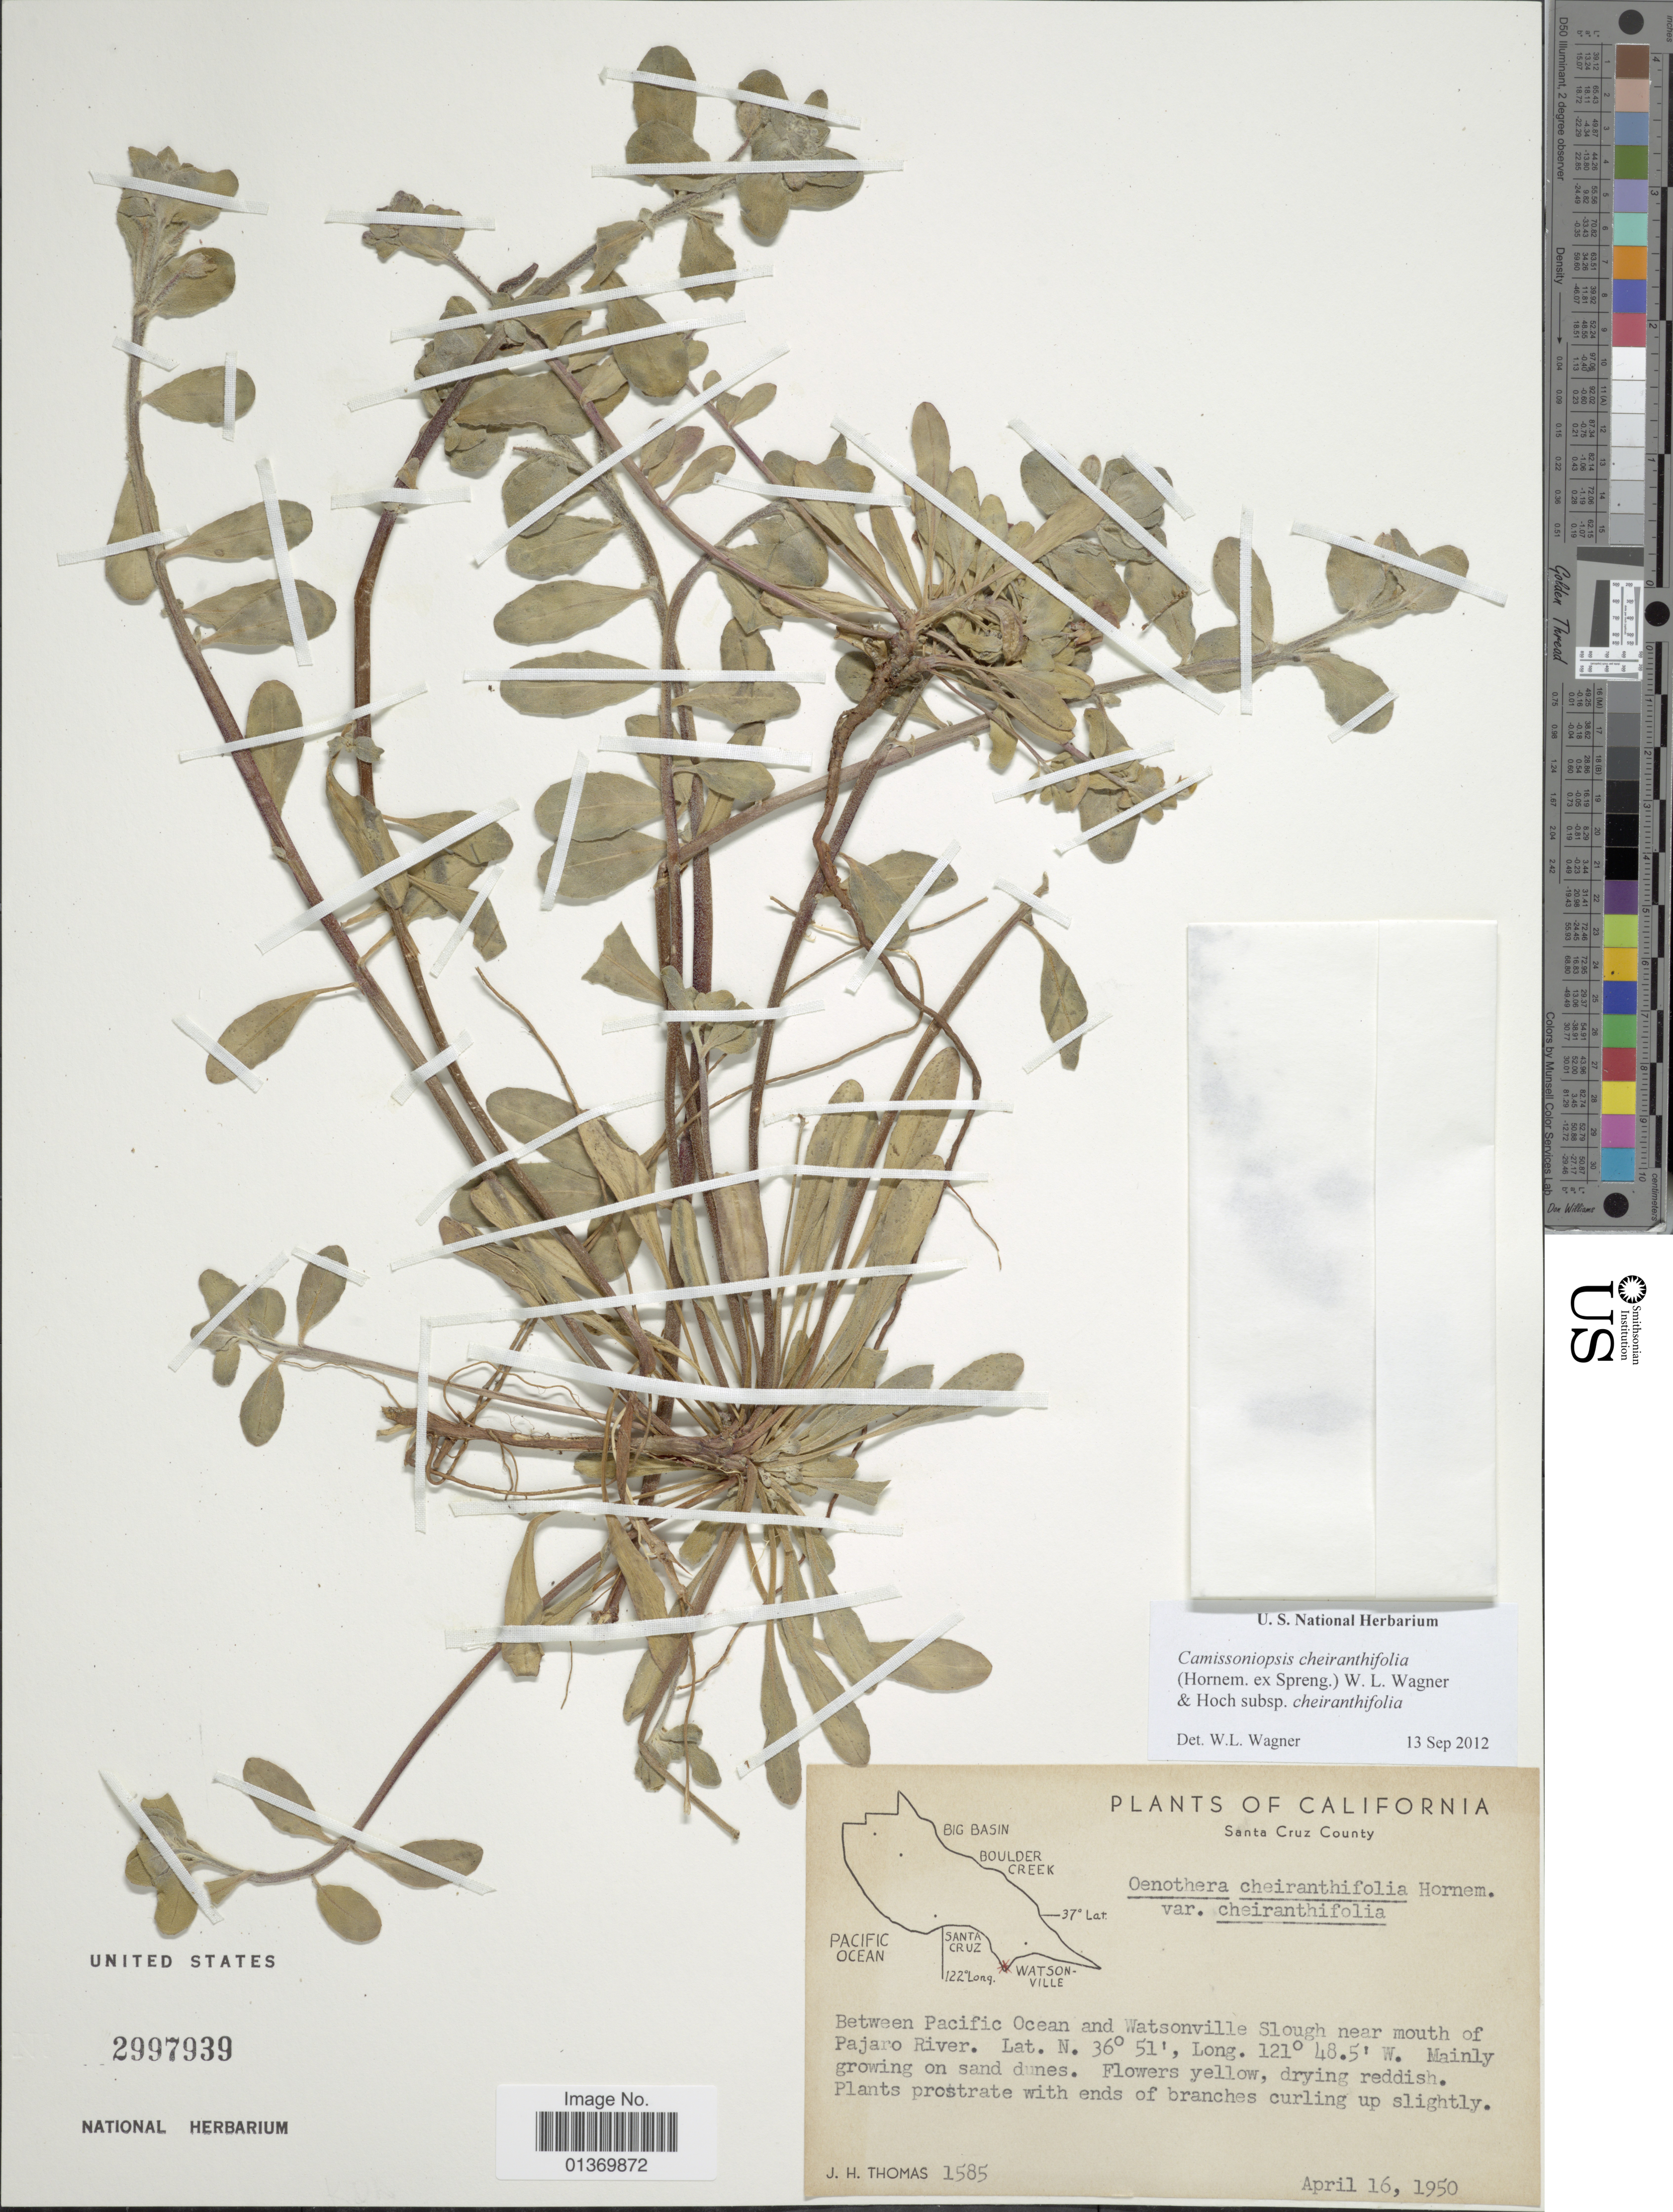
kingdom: Plantae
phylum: Tracheophyta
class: Magnoliopsida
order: Myrtales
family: Onagraceae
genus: Camissoniopsis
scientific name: Camissoniopsis cheiranthifolia subsp. cheiranthifolia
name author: (Hornem. ex Spreng.) W.L. Wagner & Hoch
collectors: J. H. Thomas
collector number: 1585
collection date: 1950-04-16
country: United States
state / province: California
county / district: Santa Cruz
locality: Santa Cruz County, Between Pacific Ocean and Watsonville Slough near mouth of Pajaro River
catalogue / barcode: US 2997939